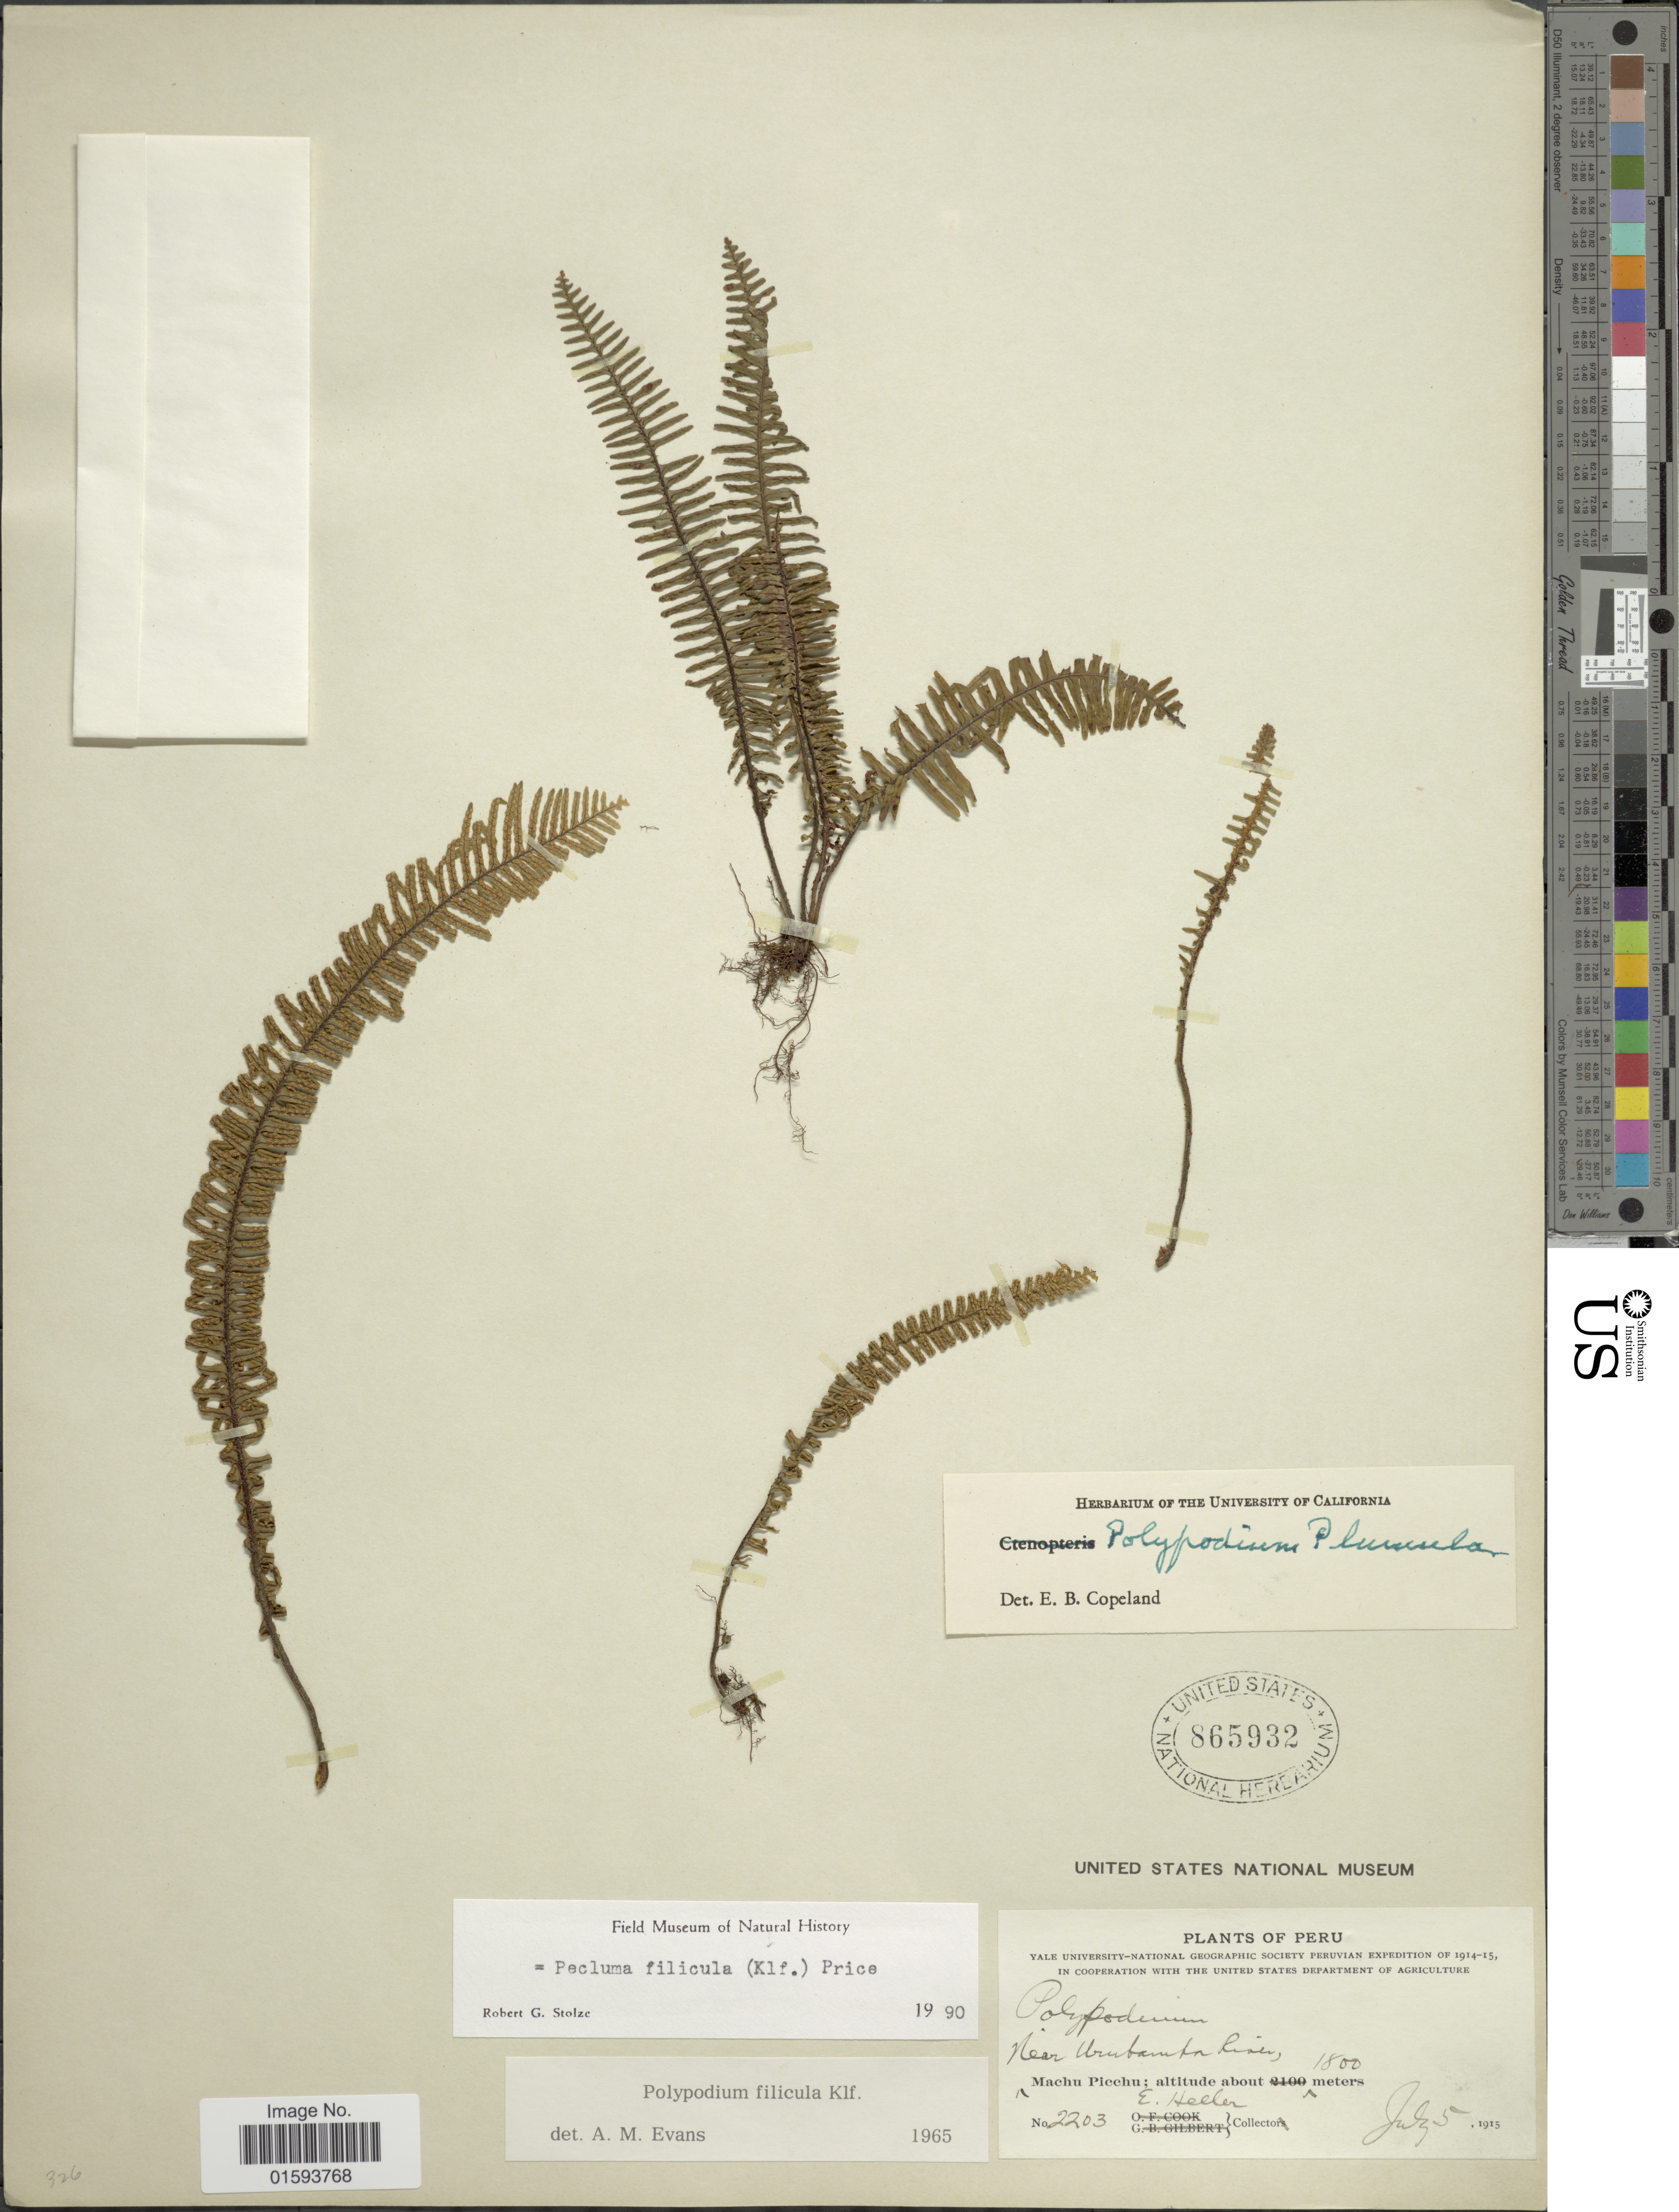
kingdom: Plantae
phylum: Tracheophyta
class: Polypodiopsida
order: Polypodiales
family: Polypodiaceae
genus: Pecluma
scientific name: Pecluma filicula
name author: (Kaulf.) M.G. Price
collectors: E. Heller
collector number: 2203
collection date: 1915-07-05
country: Peru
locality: Near Urubamba River, Machu Picchu.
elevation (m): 1800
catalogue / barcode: US 865932